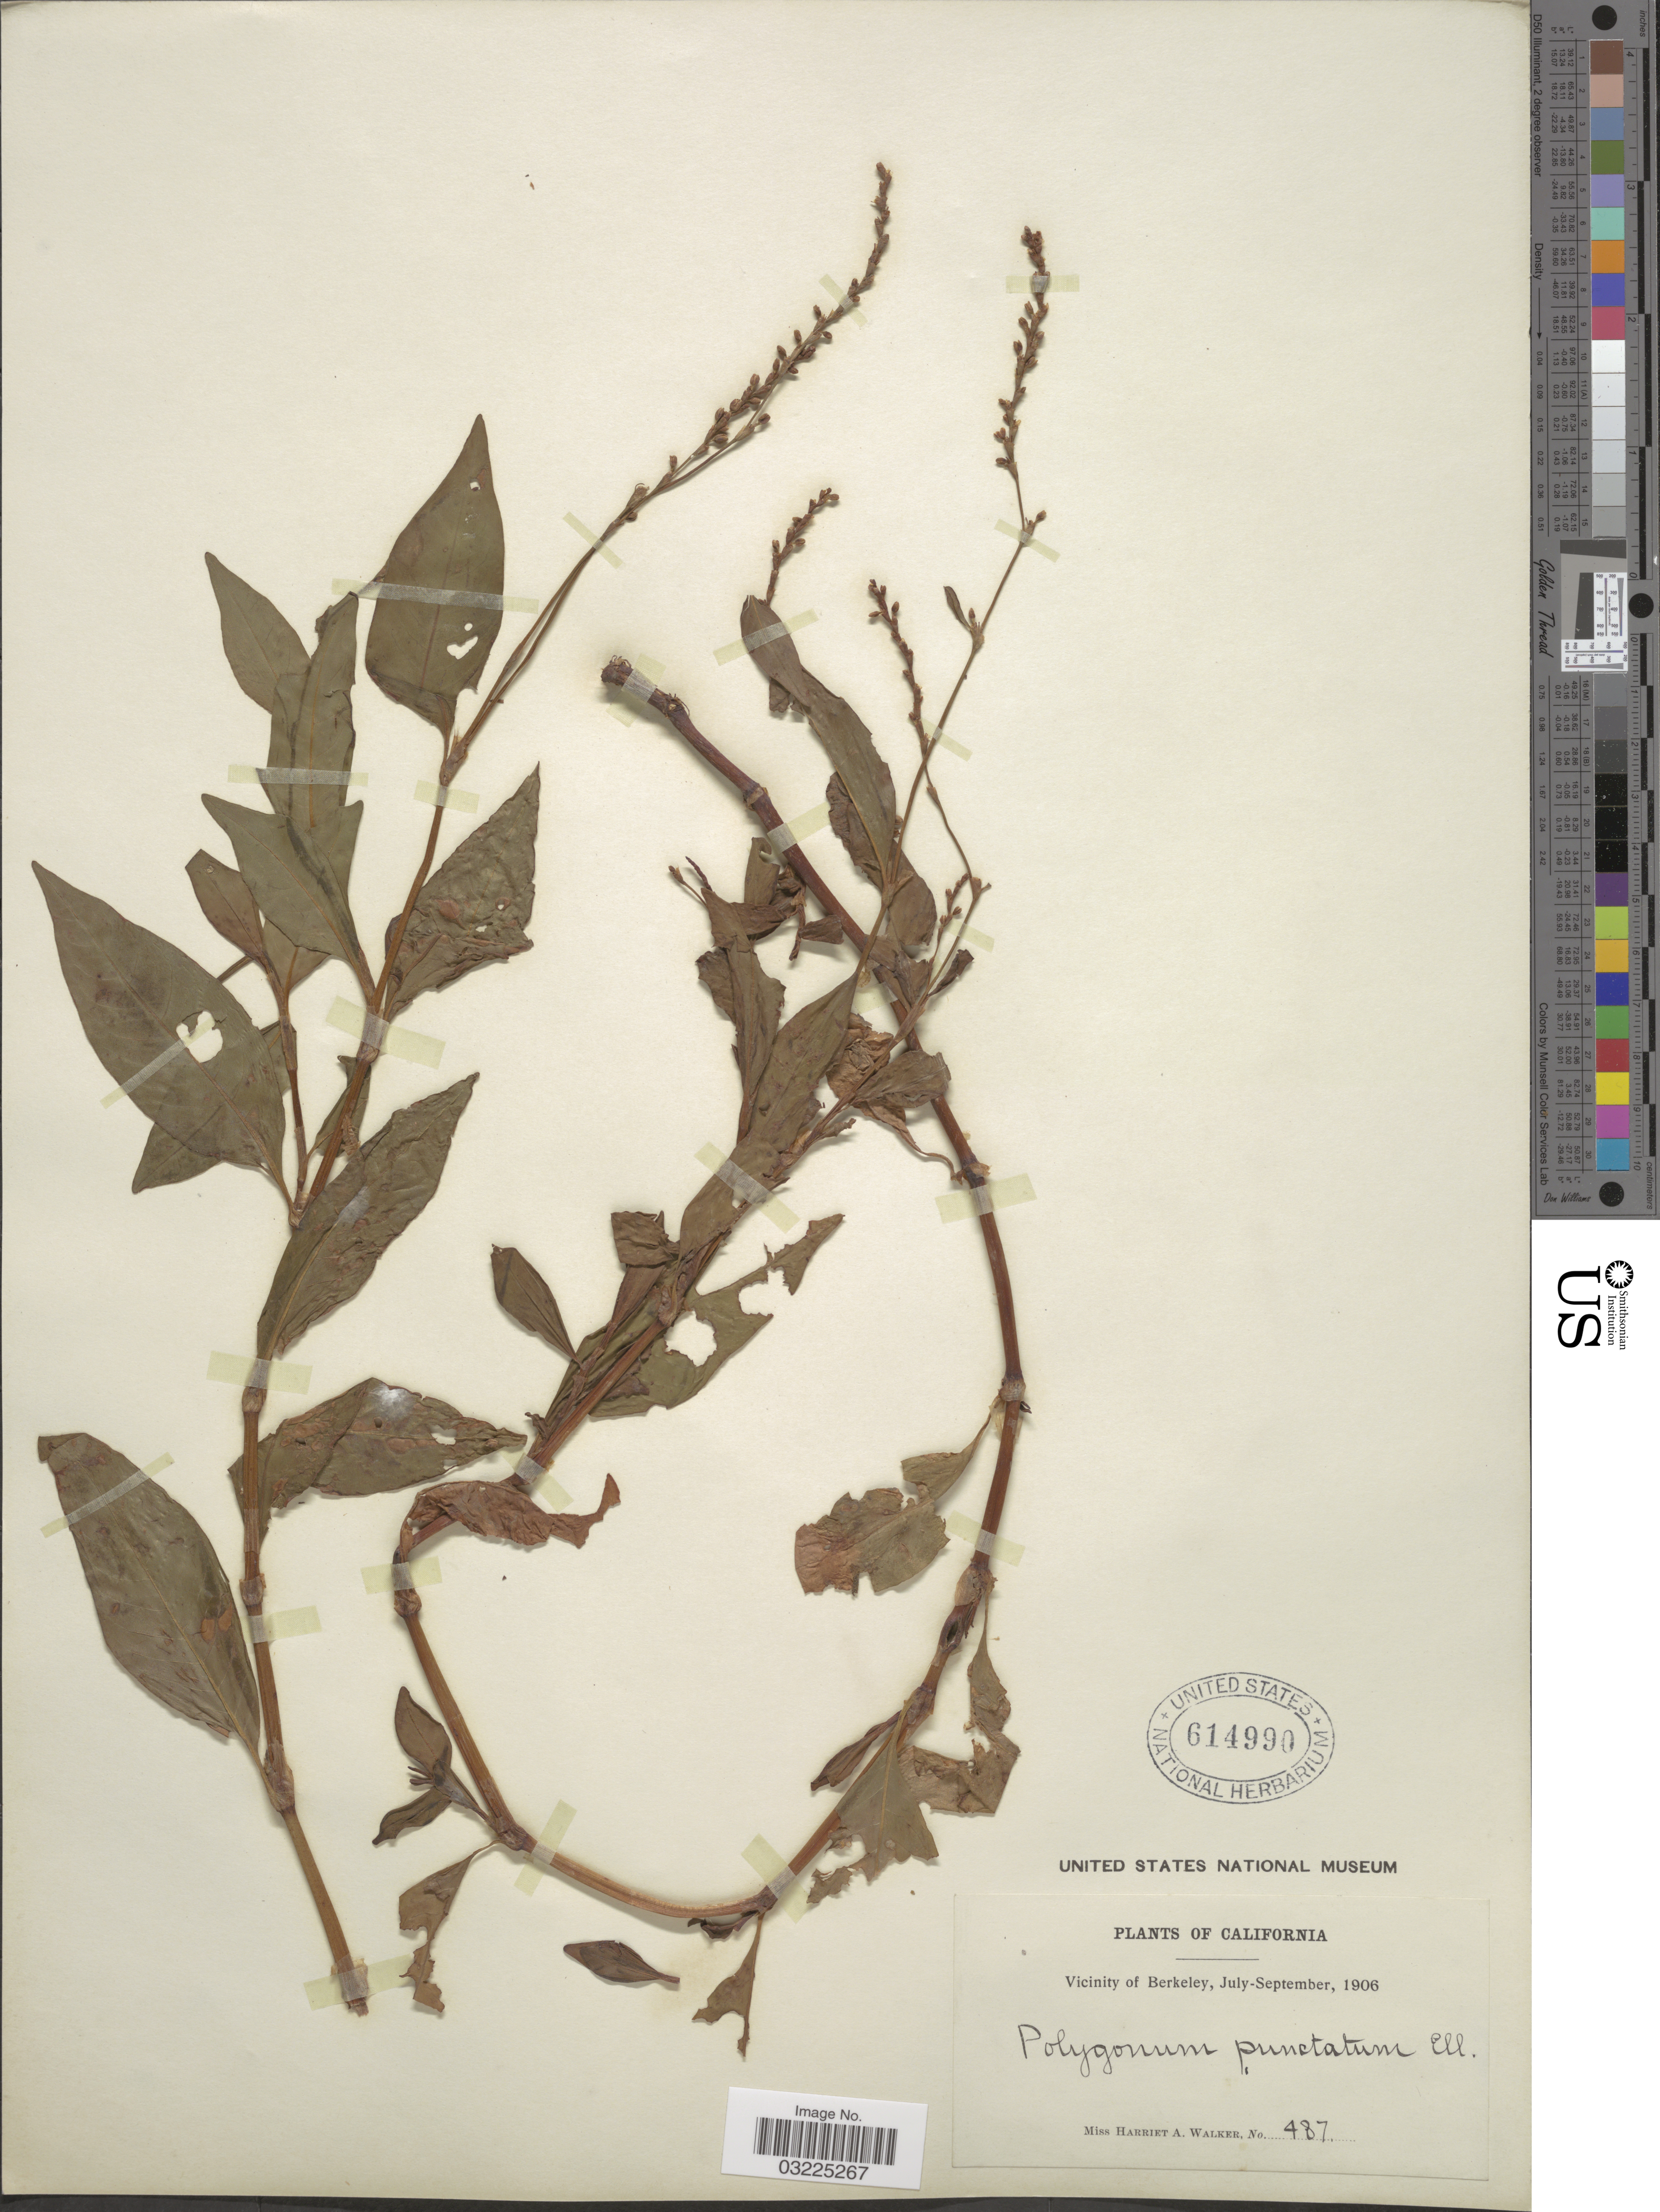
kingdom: Plantae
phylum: Tracheophyta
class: Magnoliopsida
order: Caryophyllales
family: Polygonaceae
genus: Persicaria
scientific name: Persicaria punctata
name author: (Elliott) Small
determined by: Atha, D. E.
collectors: H. Walker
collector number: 487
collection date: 1906-07/1906-09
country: United States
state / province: California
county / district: Alameda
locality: Vicinity of Berkeley.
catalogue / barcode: US 614990